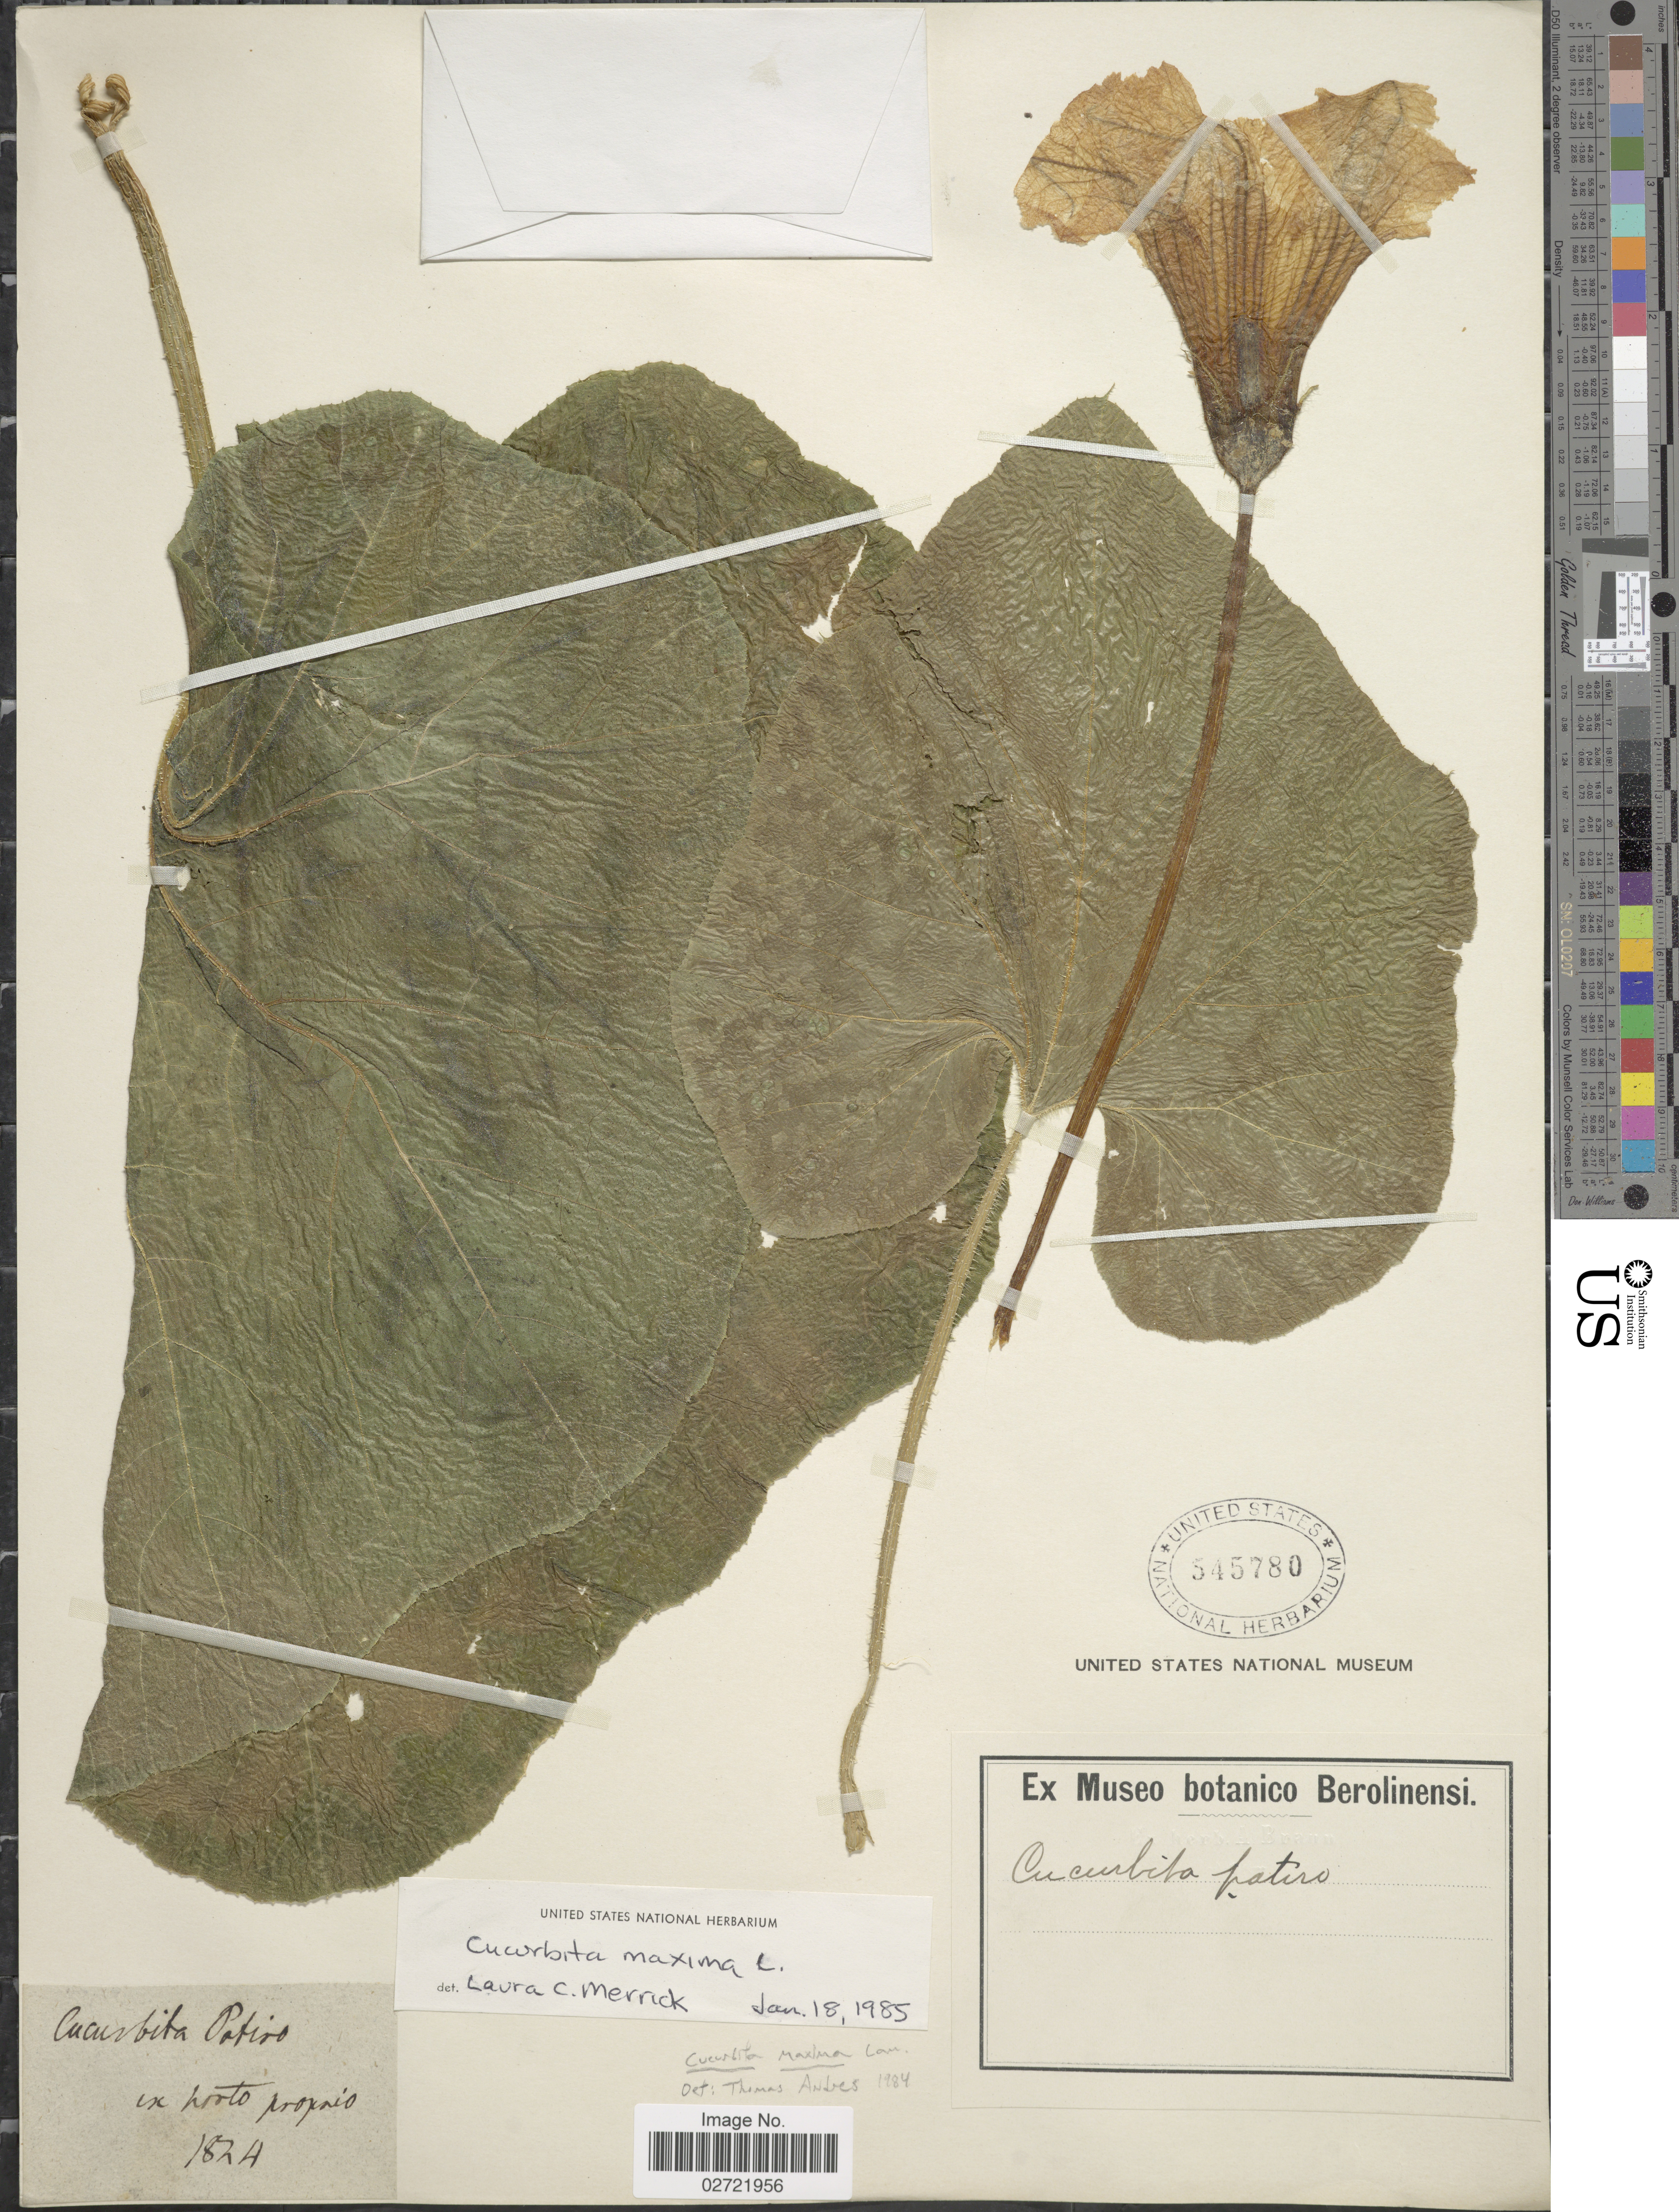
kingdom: Plantae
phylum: Tracheophyta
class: Magnoliopsida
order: Cucurbitales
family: Cucurbitaceae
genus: Cucurbita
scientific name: Cucurbita maxima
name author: Duchesne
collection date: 1842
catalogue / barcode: US 545780